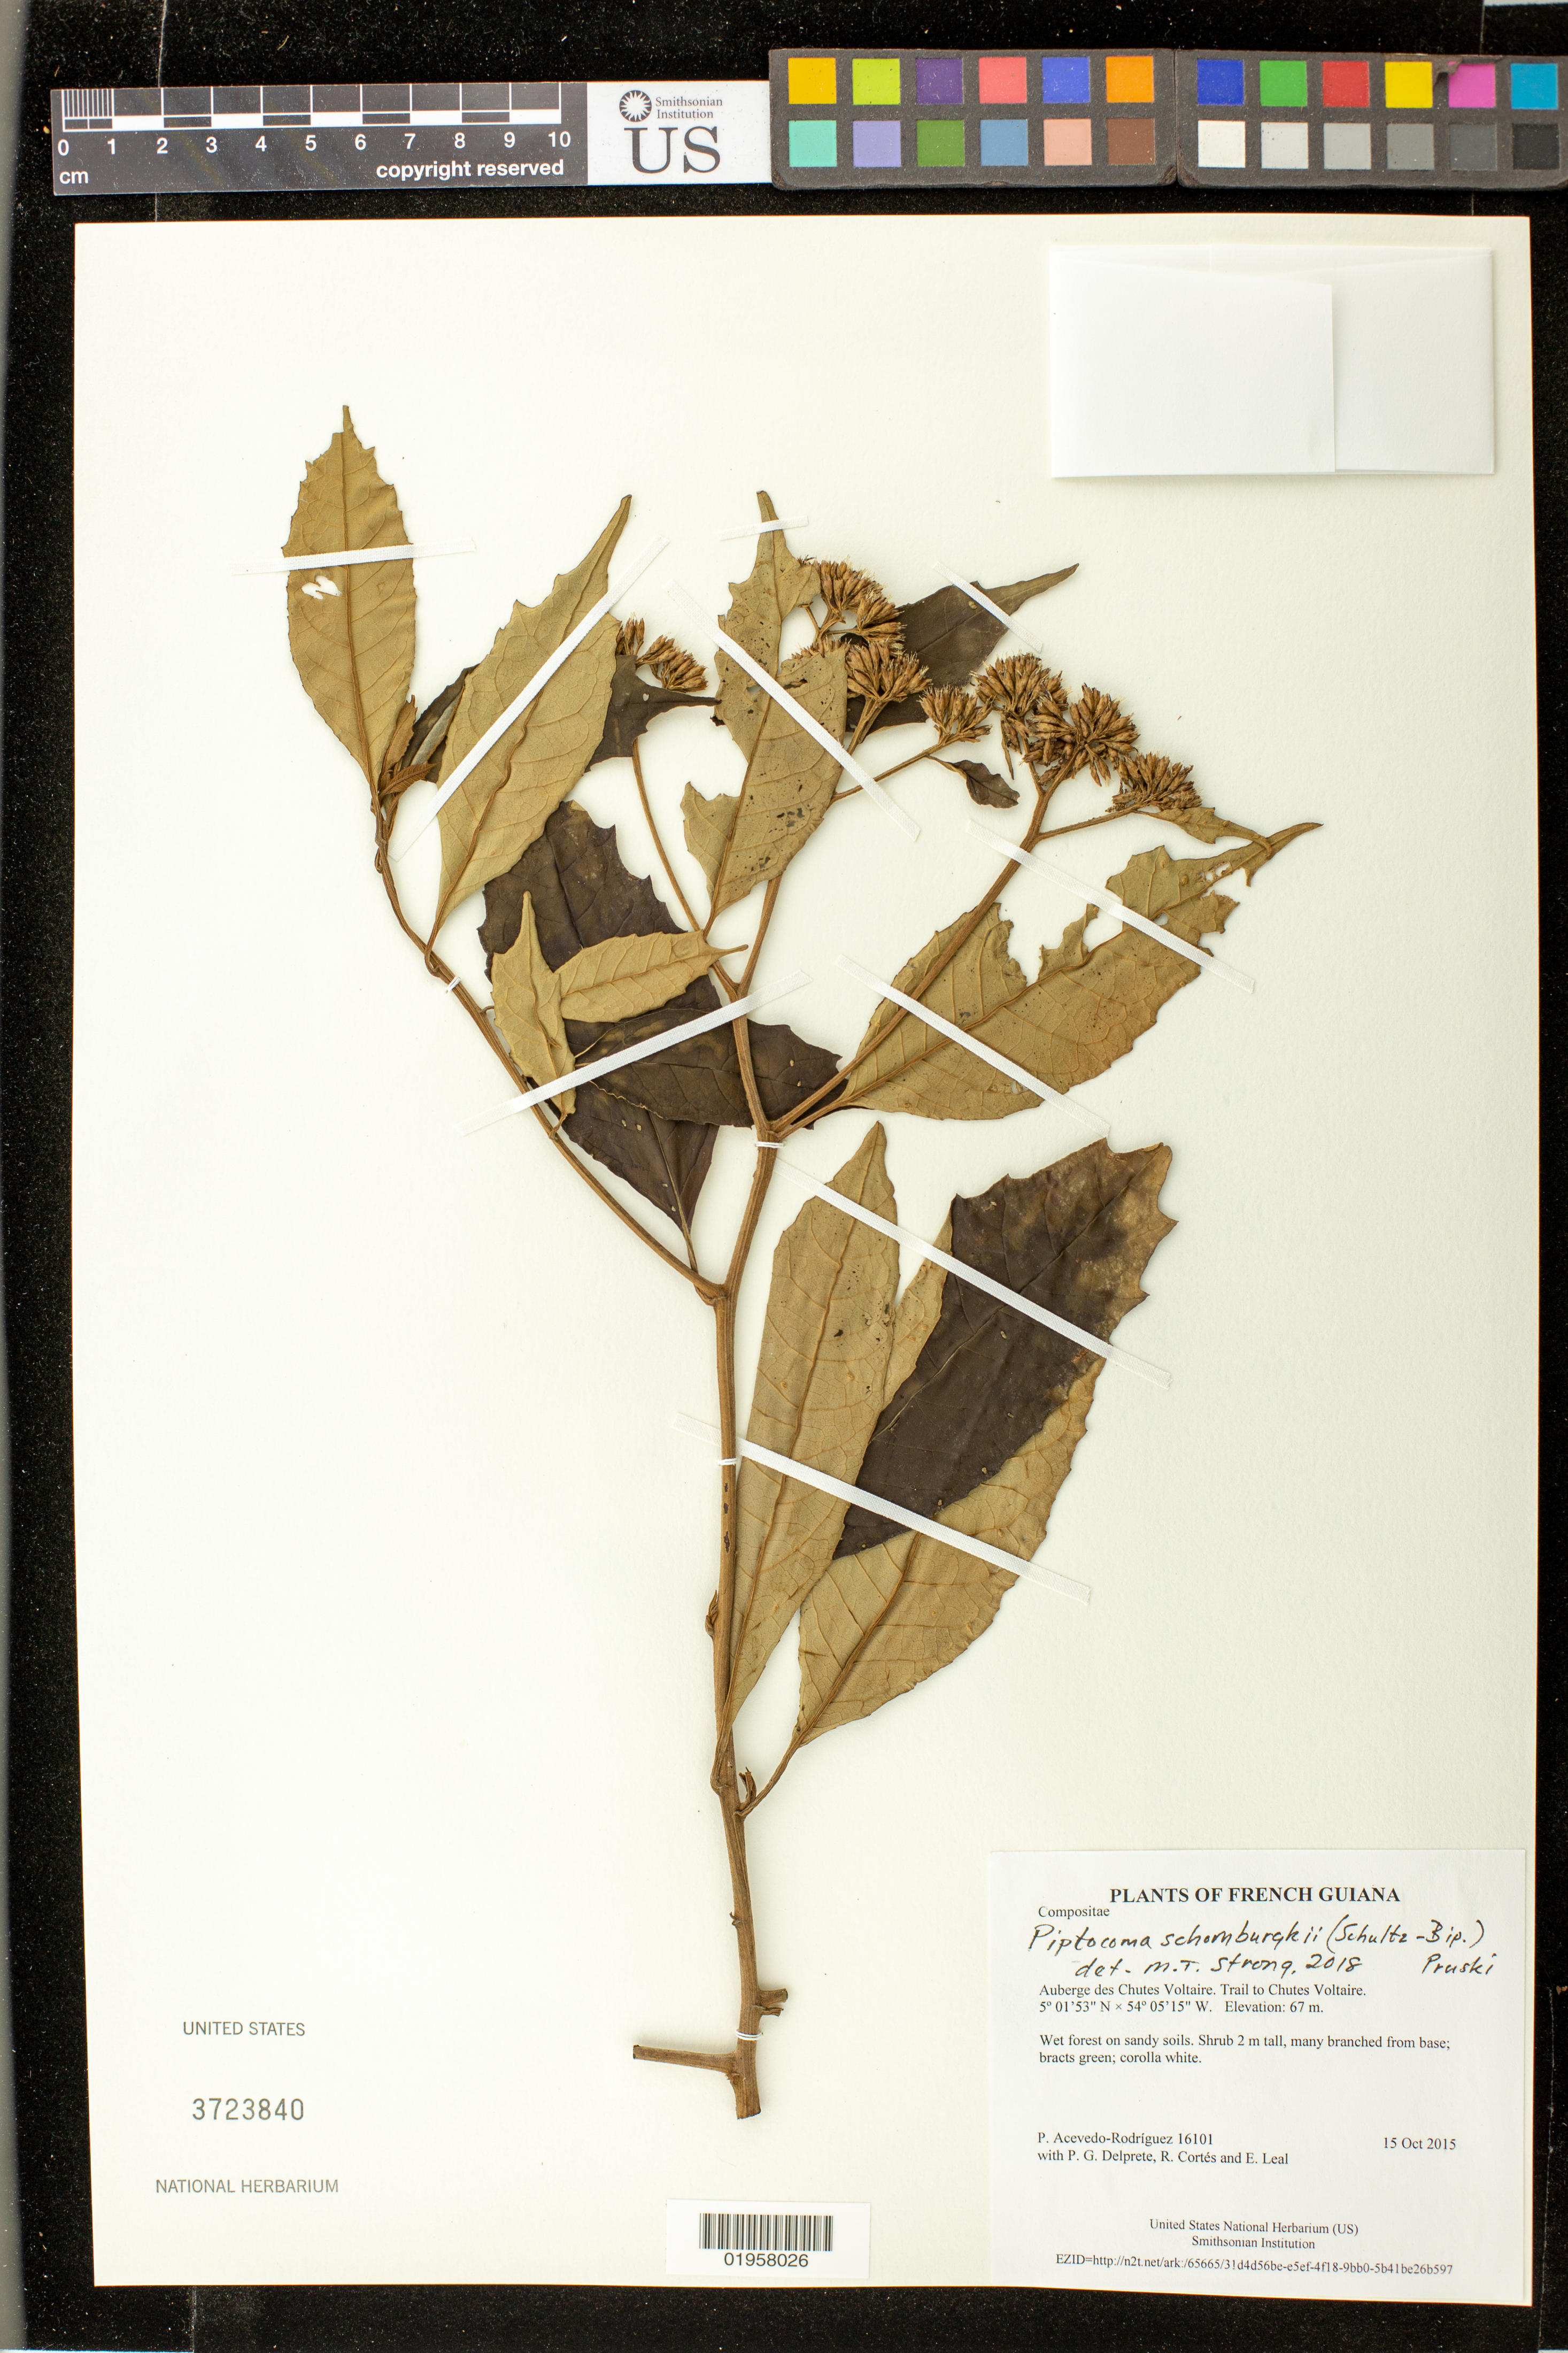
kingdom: Plantae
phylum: Tracheophyta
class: Magnoliopsida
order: Asterales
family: Asteraceae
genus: Piptocoma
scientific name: Piptocoma schomburgkii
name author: (Sch. Bip.) Pruski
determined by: Strong, Mark T., (BOT), Smithsonian Institution - National Museum of Natural History (UNITED STATES)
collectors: P. Acevedo-Rodr., P. G. Delprete, R. Cortés & E. Leal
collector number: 16101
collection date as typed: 15 October 2015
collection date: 2015-10-15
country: French Guiana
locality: Auberge des Chutes Voltaire. Trail to Chutes Voltaire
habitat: Wet forest on sandy soils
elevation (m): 67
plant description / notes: US, NY, MO, K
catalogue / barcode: US 3723840